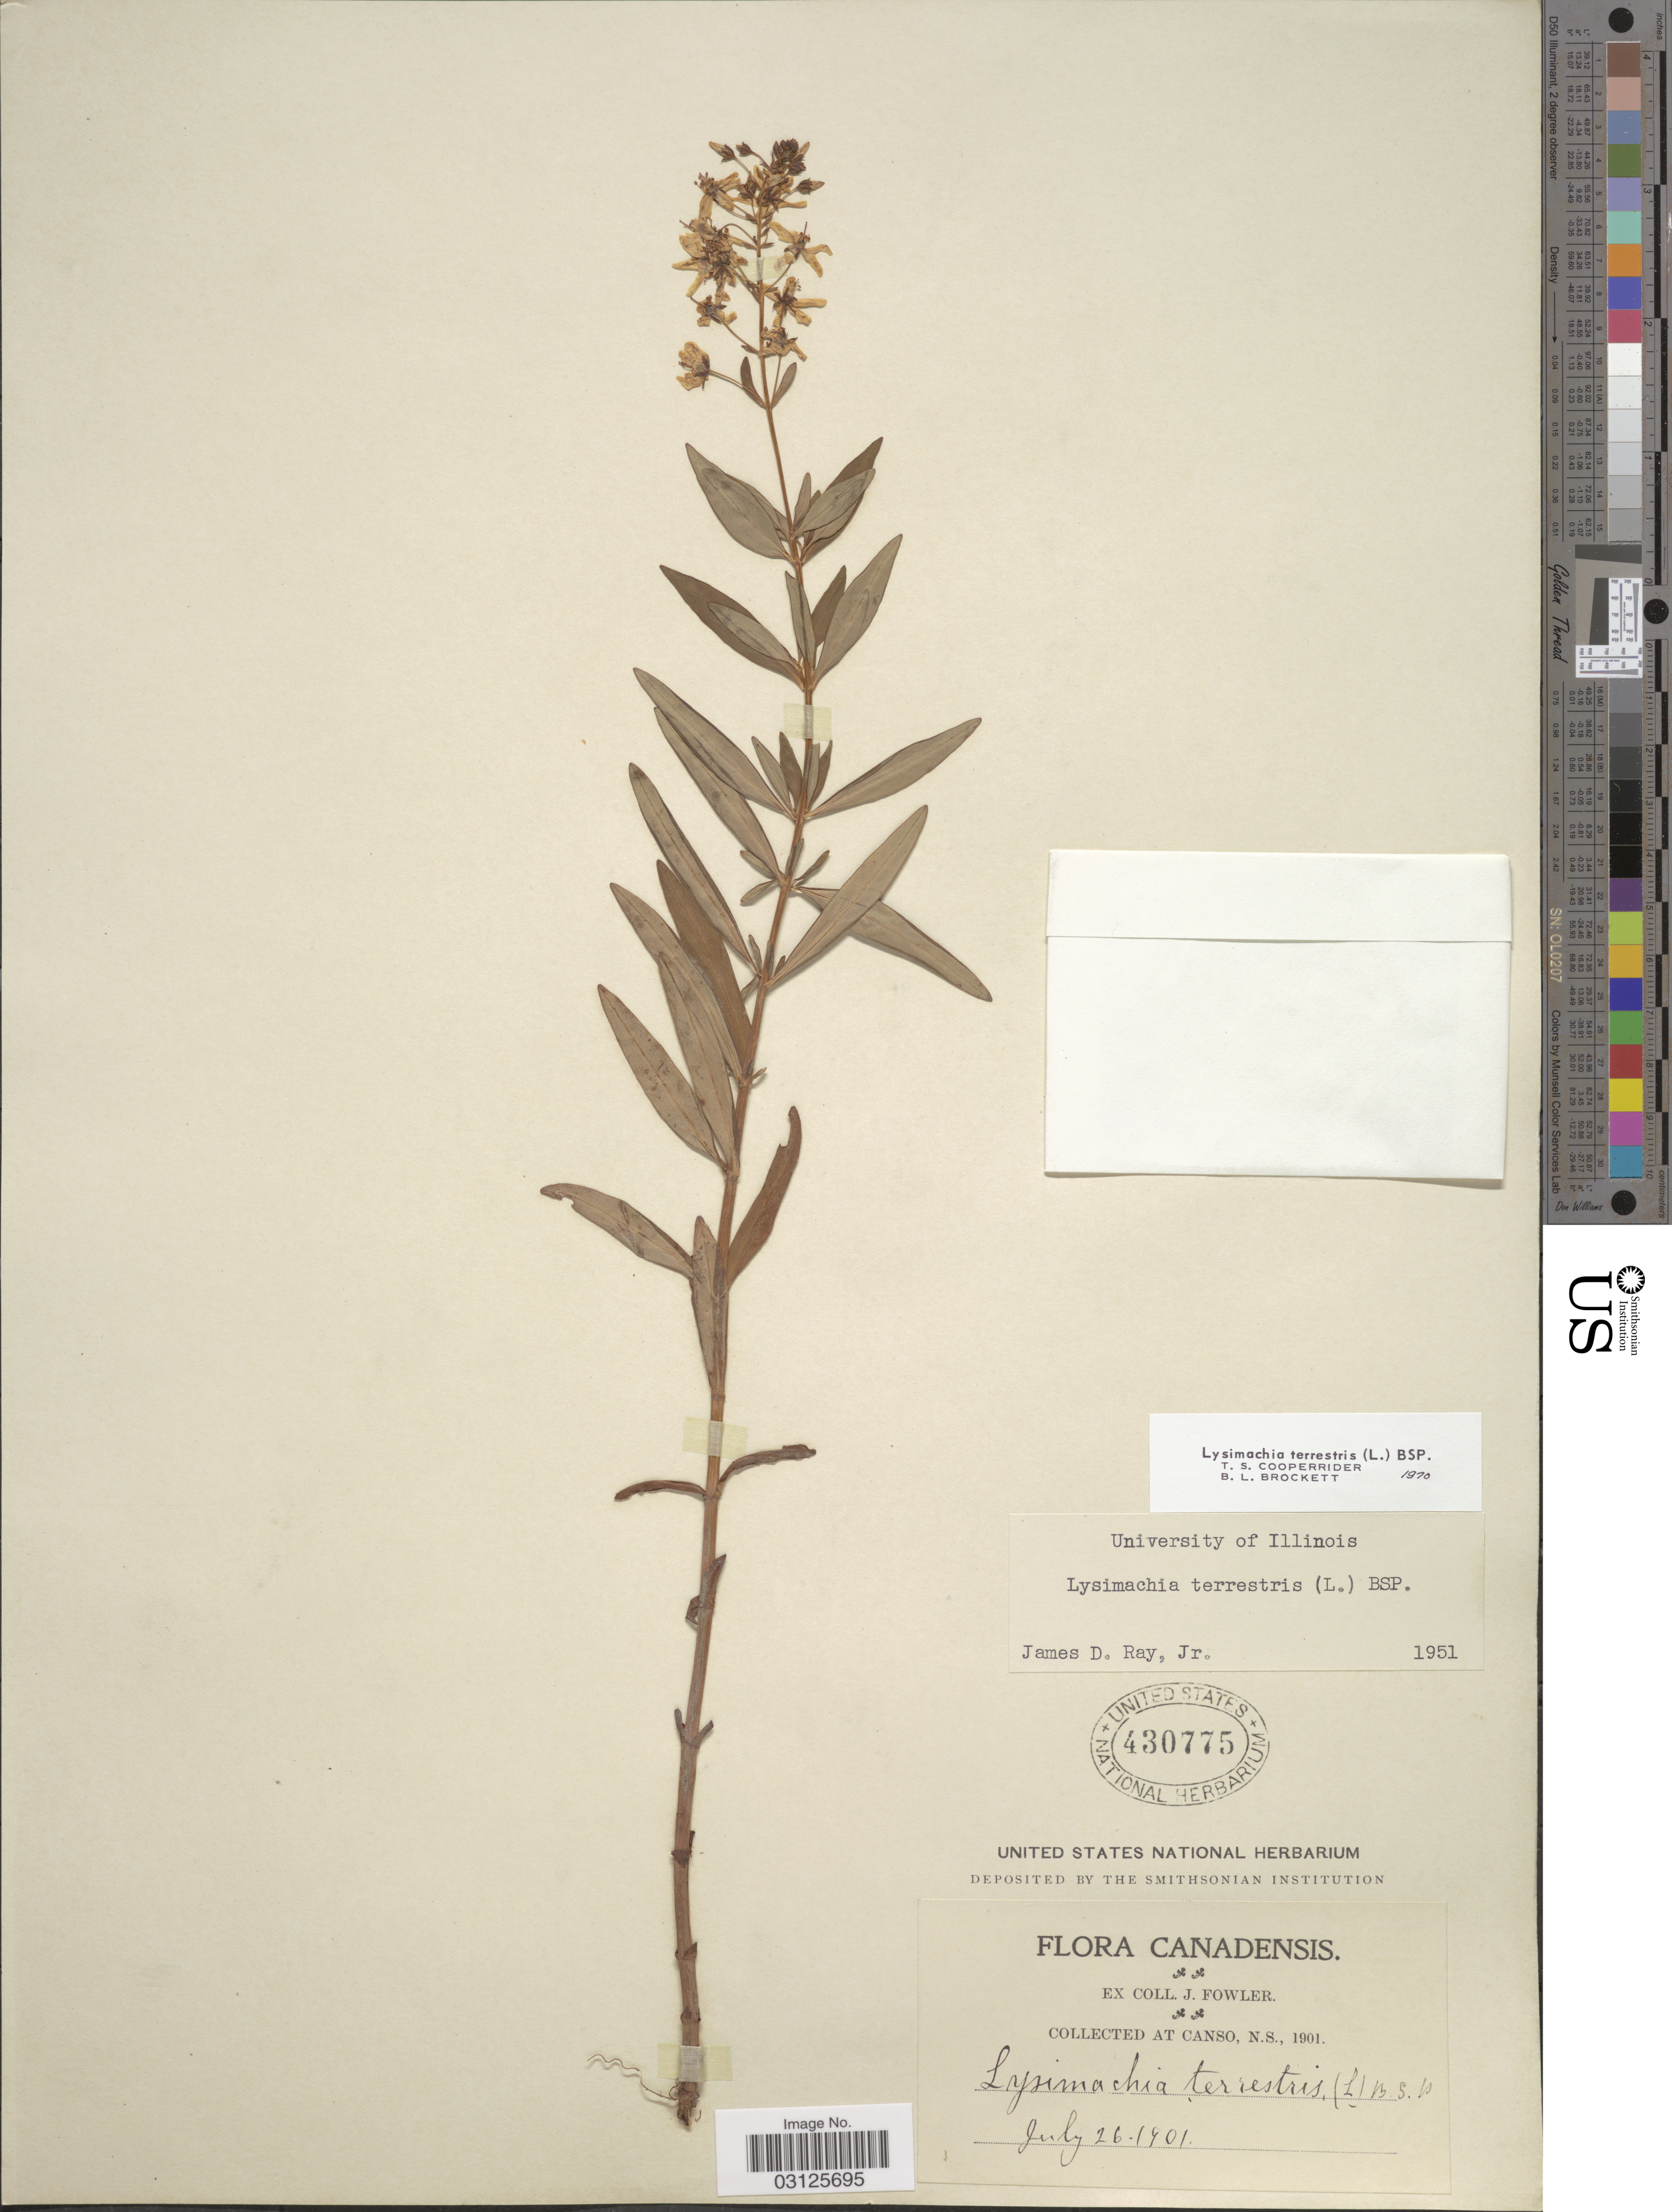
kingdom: Plantae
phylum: Tracheophyta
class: Magnoliopsida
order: Ericales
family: Primulaceae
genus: Lysimachia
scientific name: Lysimachia terrestris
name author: (L.) Britton, Stearns & Poggenb.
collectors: J. Fowler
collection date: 1901-07-26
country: Canada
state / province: Nova Scotia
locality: At Canso.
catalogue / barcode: US 430775